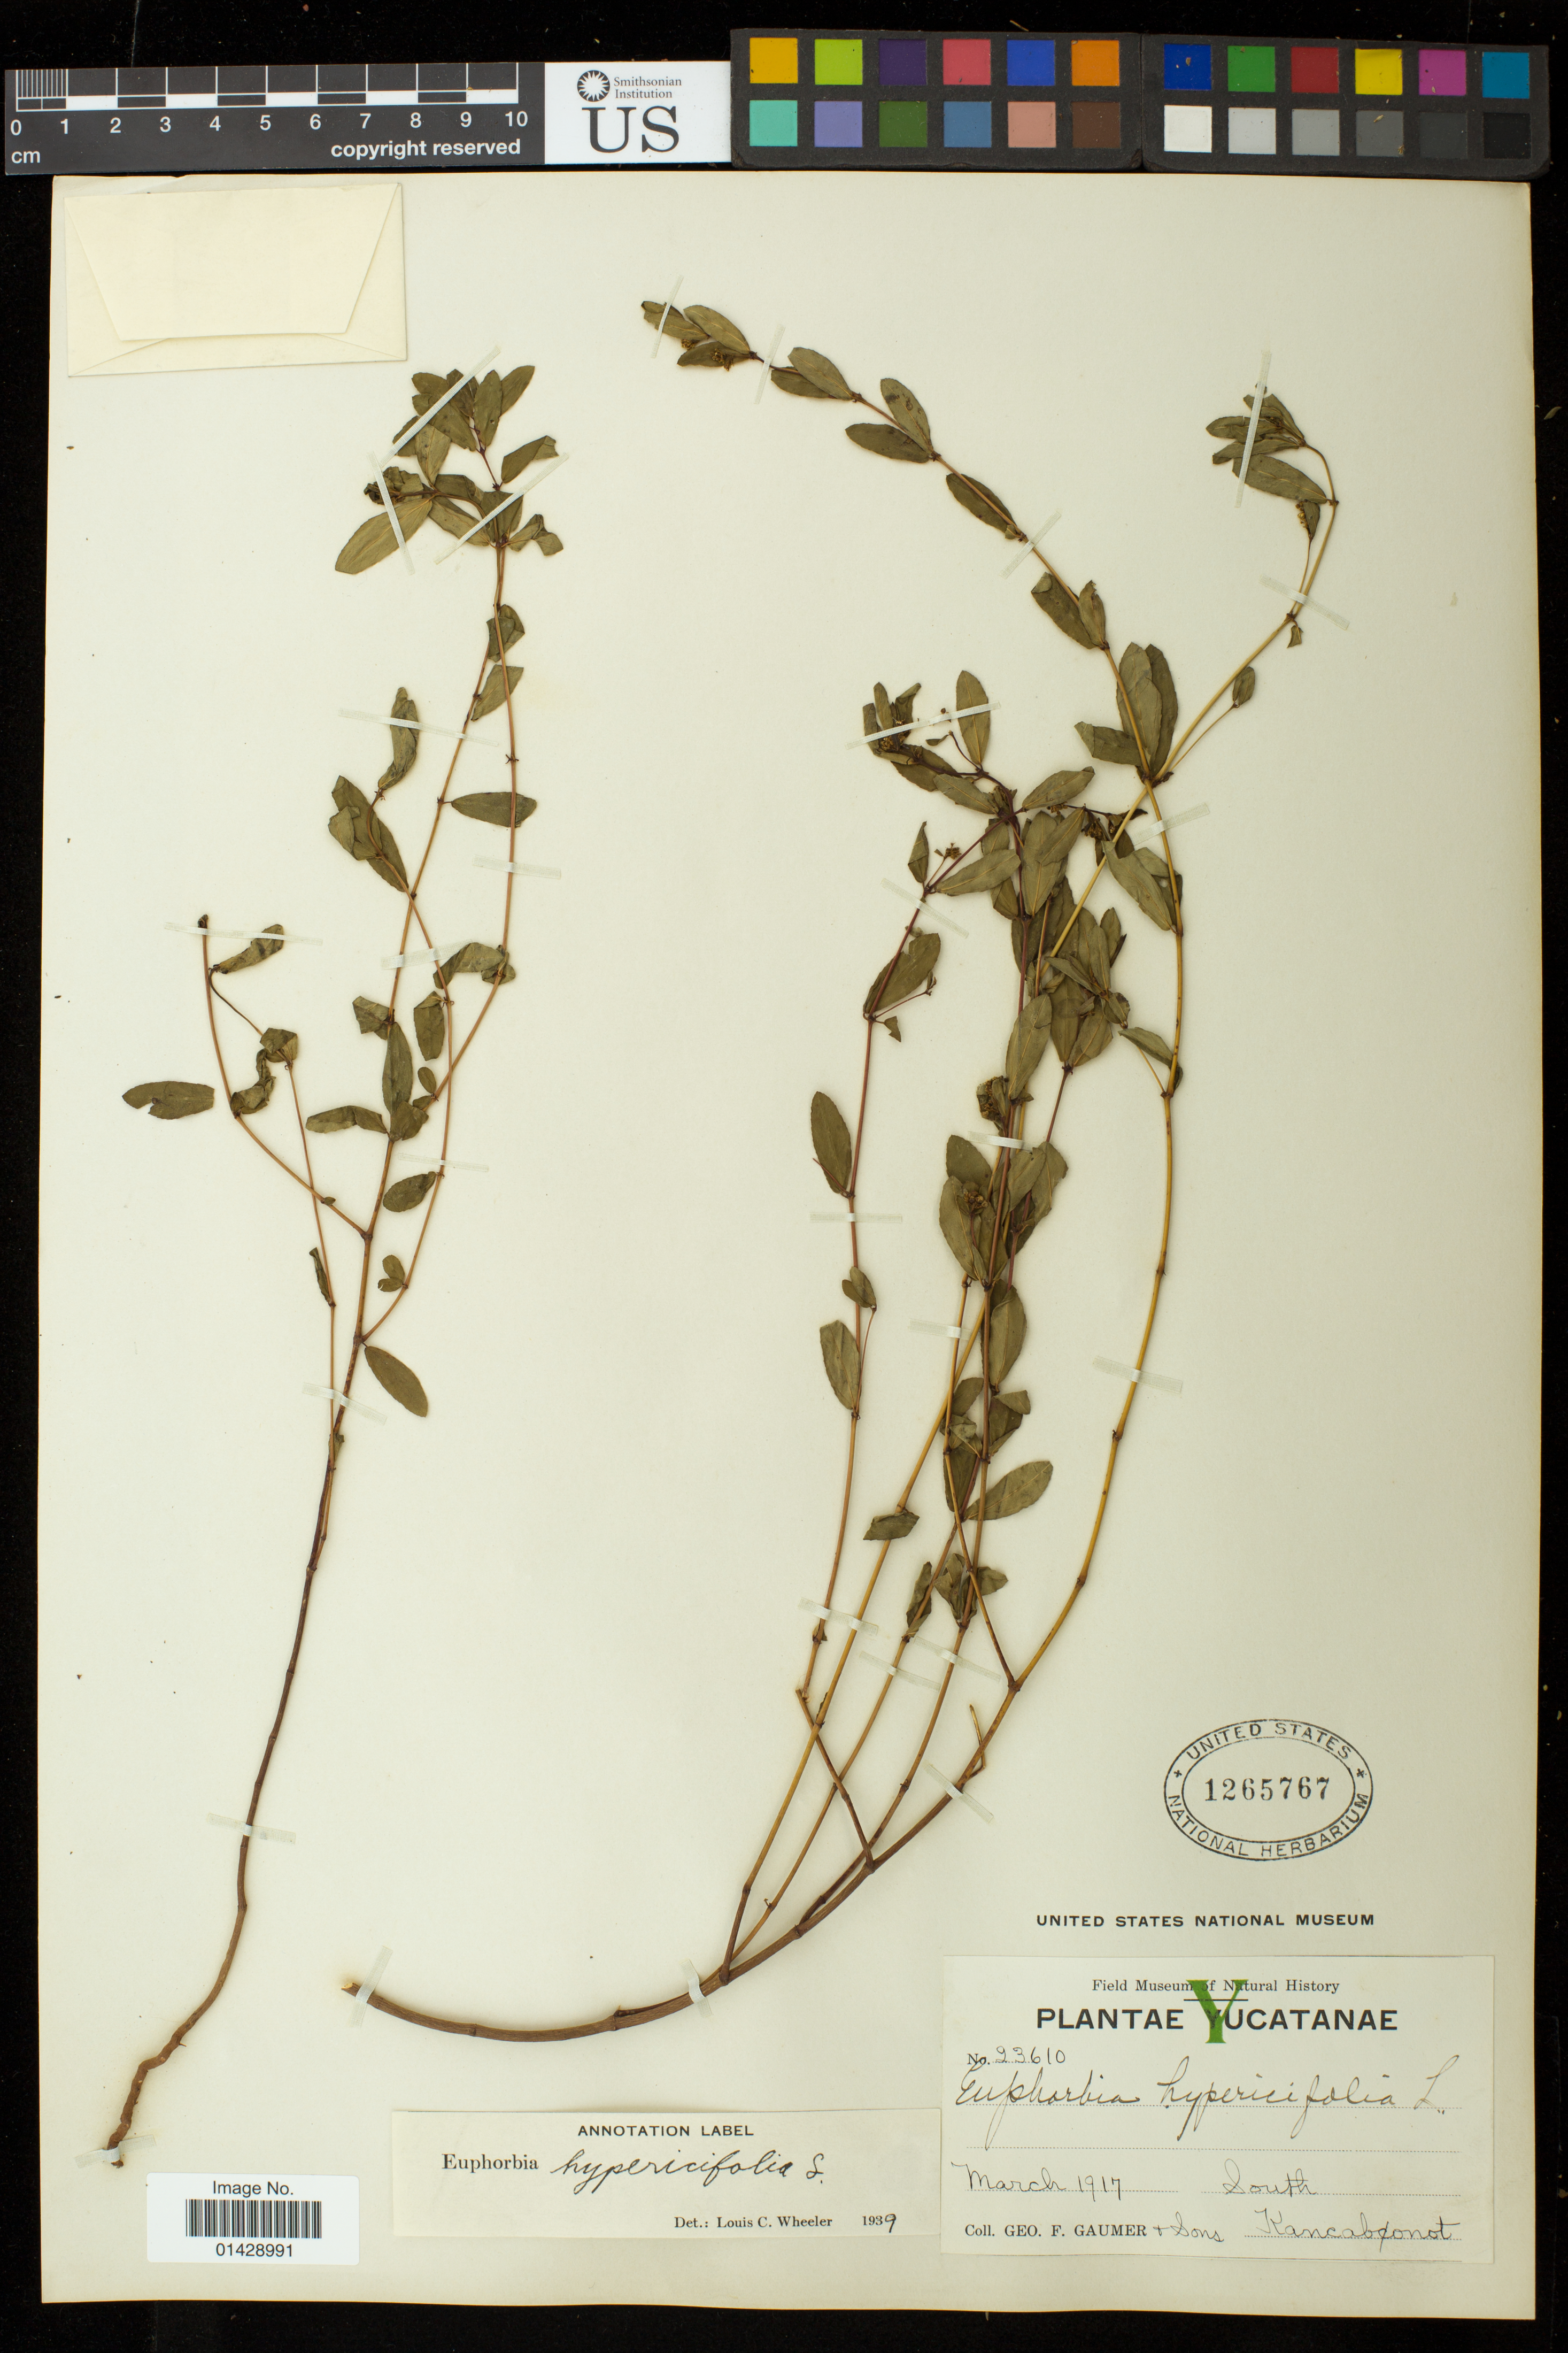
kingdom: Plantae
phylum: Tracheophyta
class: Magnoliopsida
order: Malpighiales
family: Euphorbiaceae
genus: Euphorbia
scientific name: Euphorbia hypericifolia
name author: L.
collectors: G. F. Gaumer & et al.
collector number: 23610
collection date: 1917-03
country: Mexico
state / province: Yucatán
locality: South Kancabzonot [Kancabdzonot]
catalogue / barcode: US 1265767